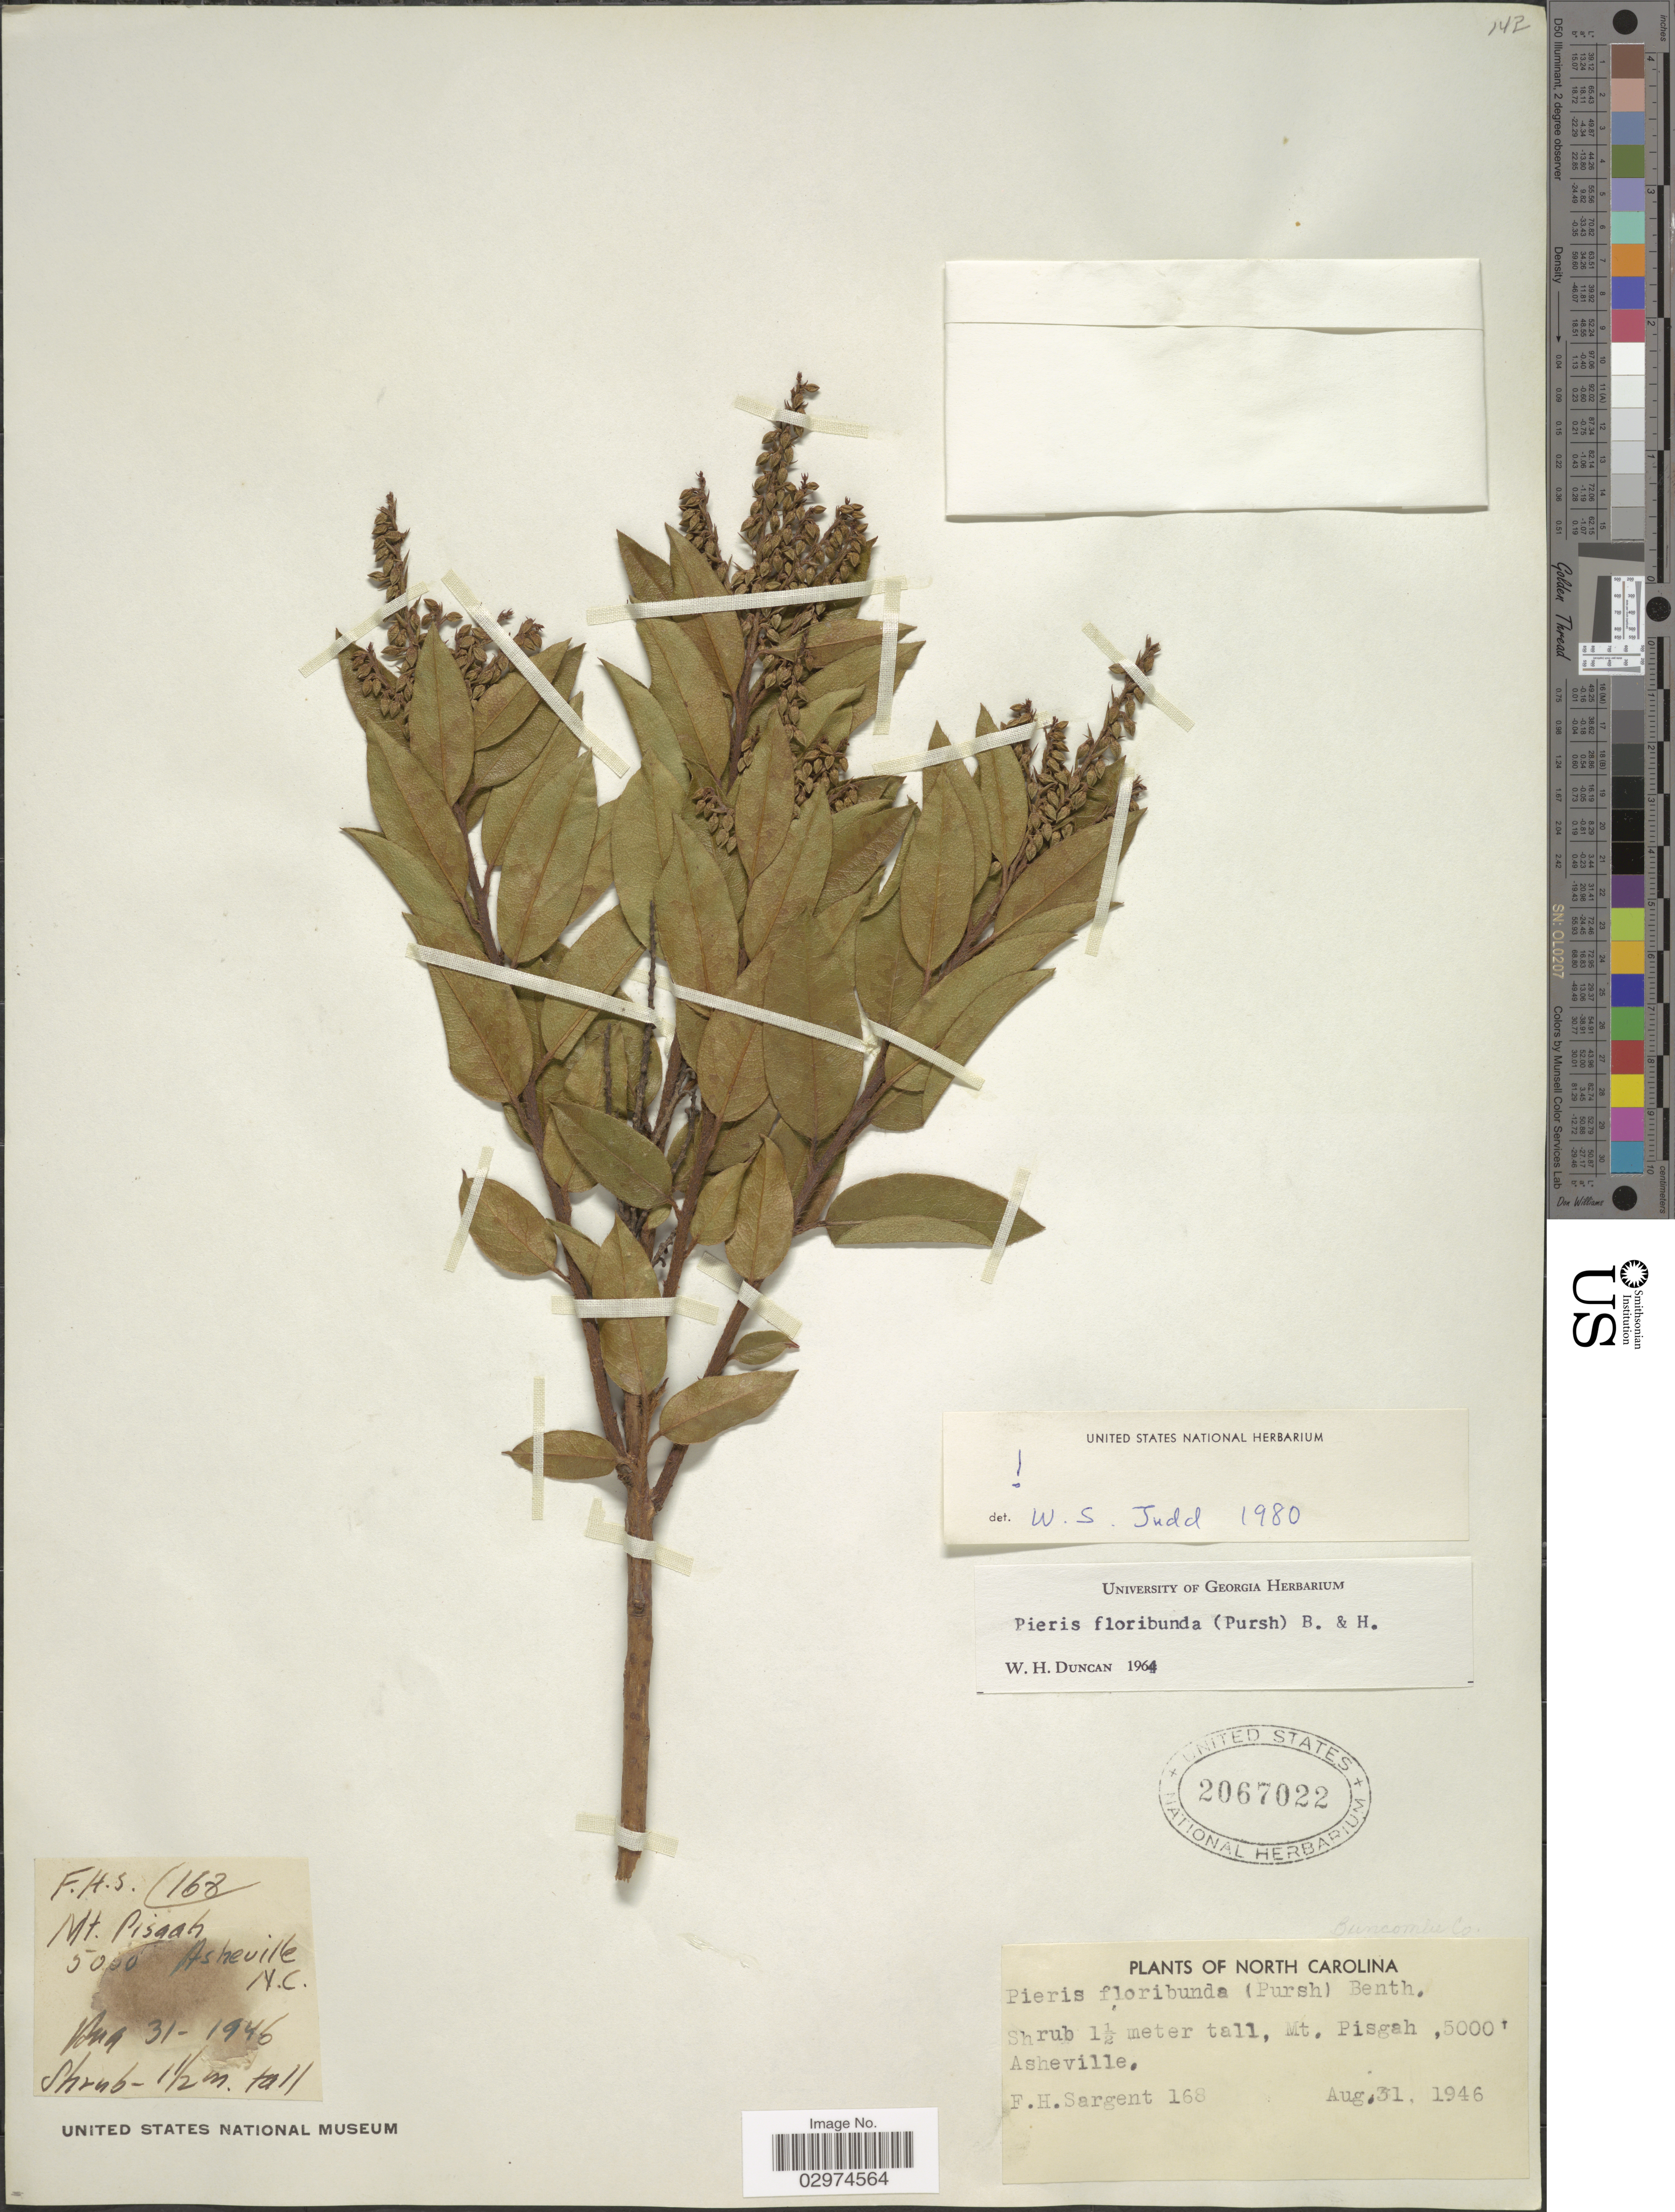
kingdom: Plantae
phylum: Tracheophyta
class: Magnoliopsida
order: Ericales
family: Ericaceae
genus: Pieris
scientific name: Pieris floribunda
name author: (Pursh) Benth. & Hook. f.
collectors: F. H. Sargent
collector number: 168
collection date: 1946-08-31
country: United States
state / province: North Carolina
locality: Mt. Pisgah, Asheville.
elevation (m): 1524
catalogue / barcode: US 2067022